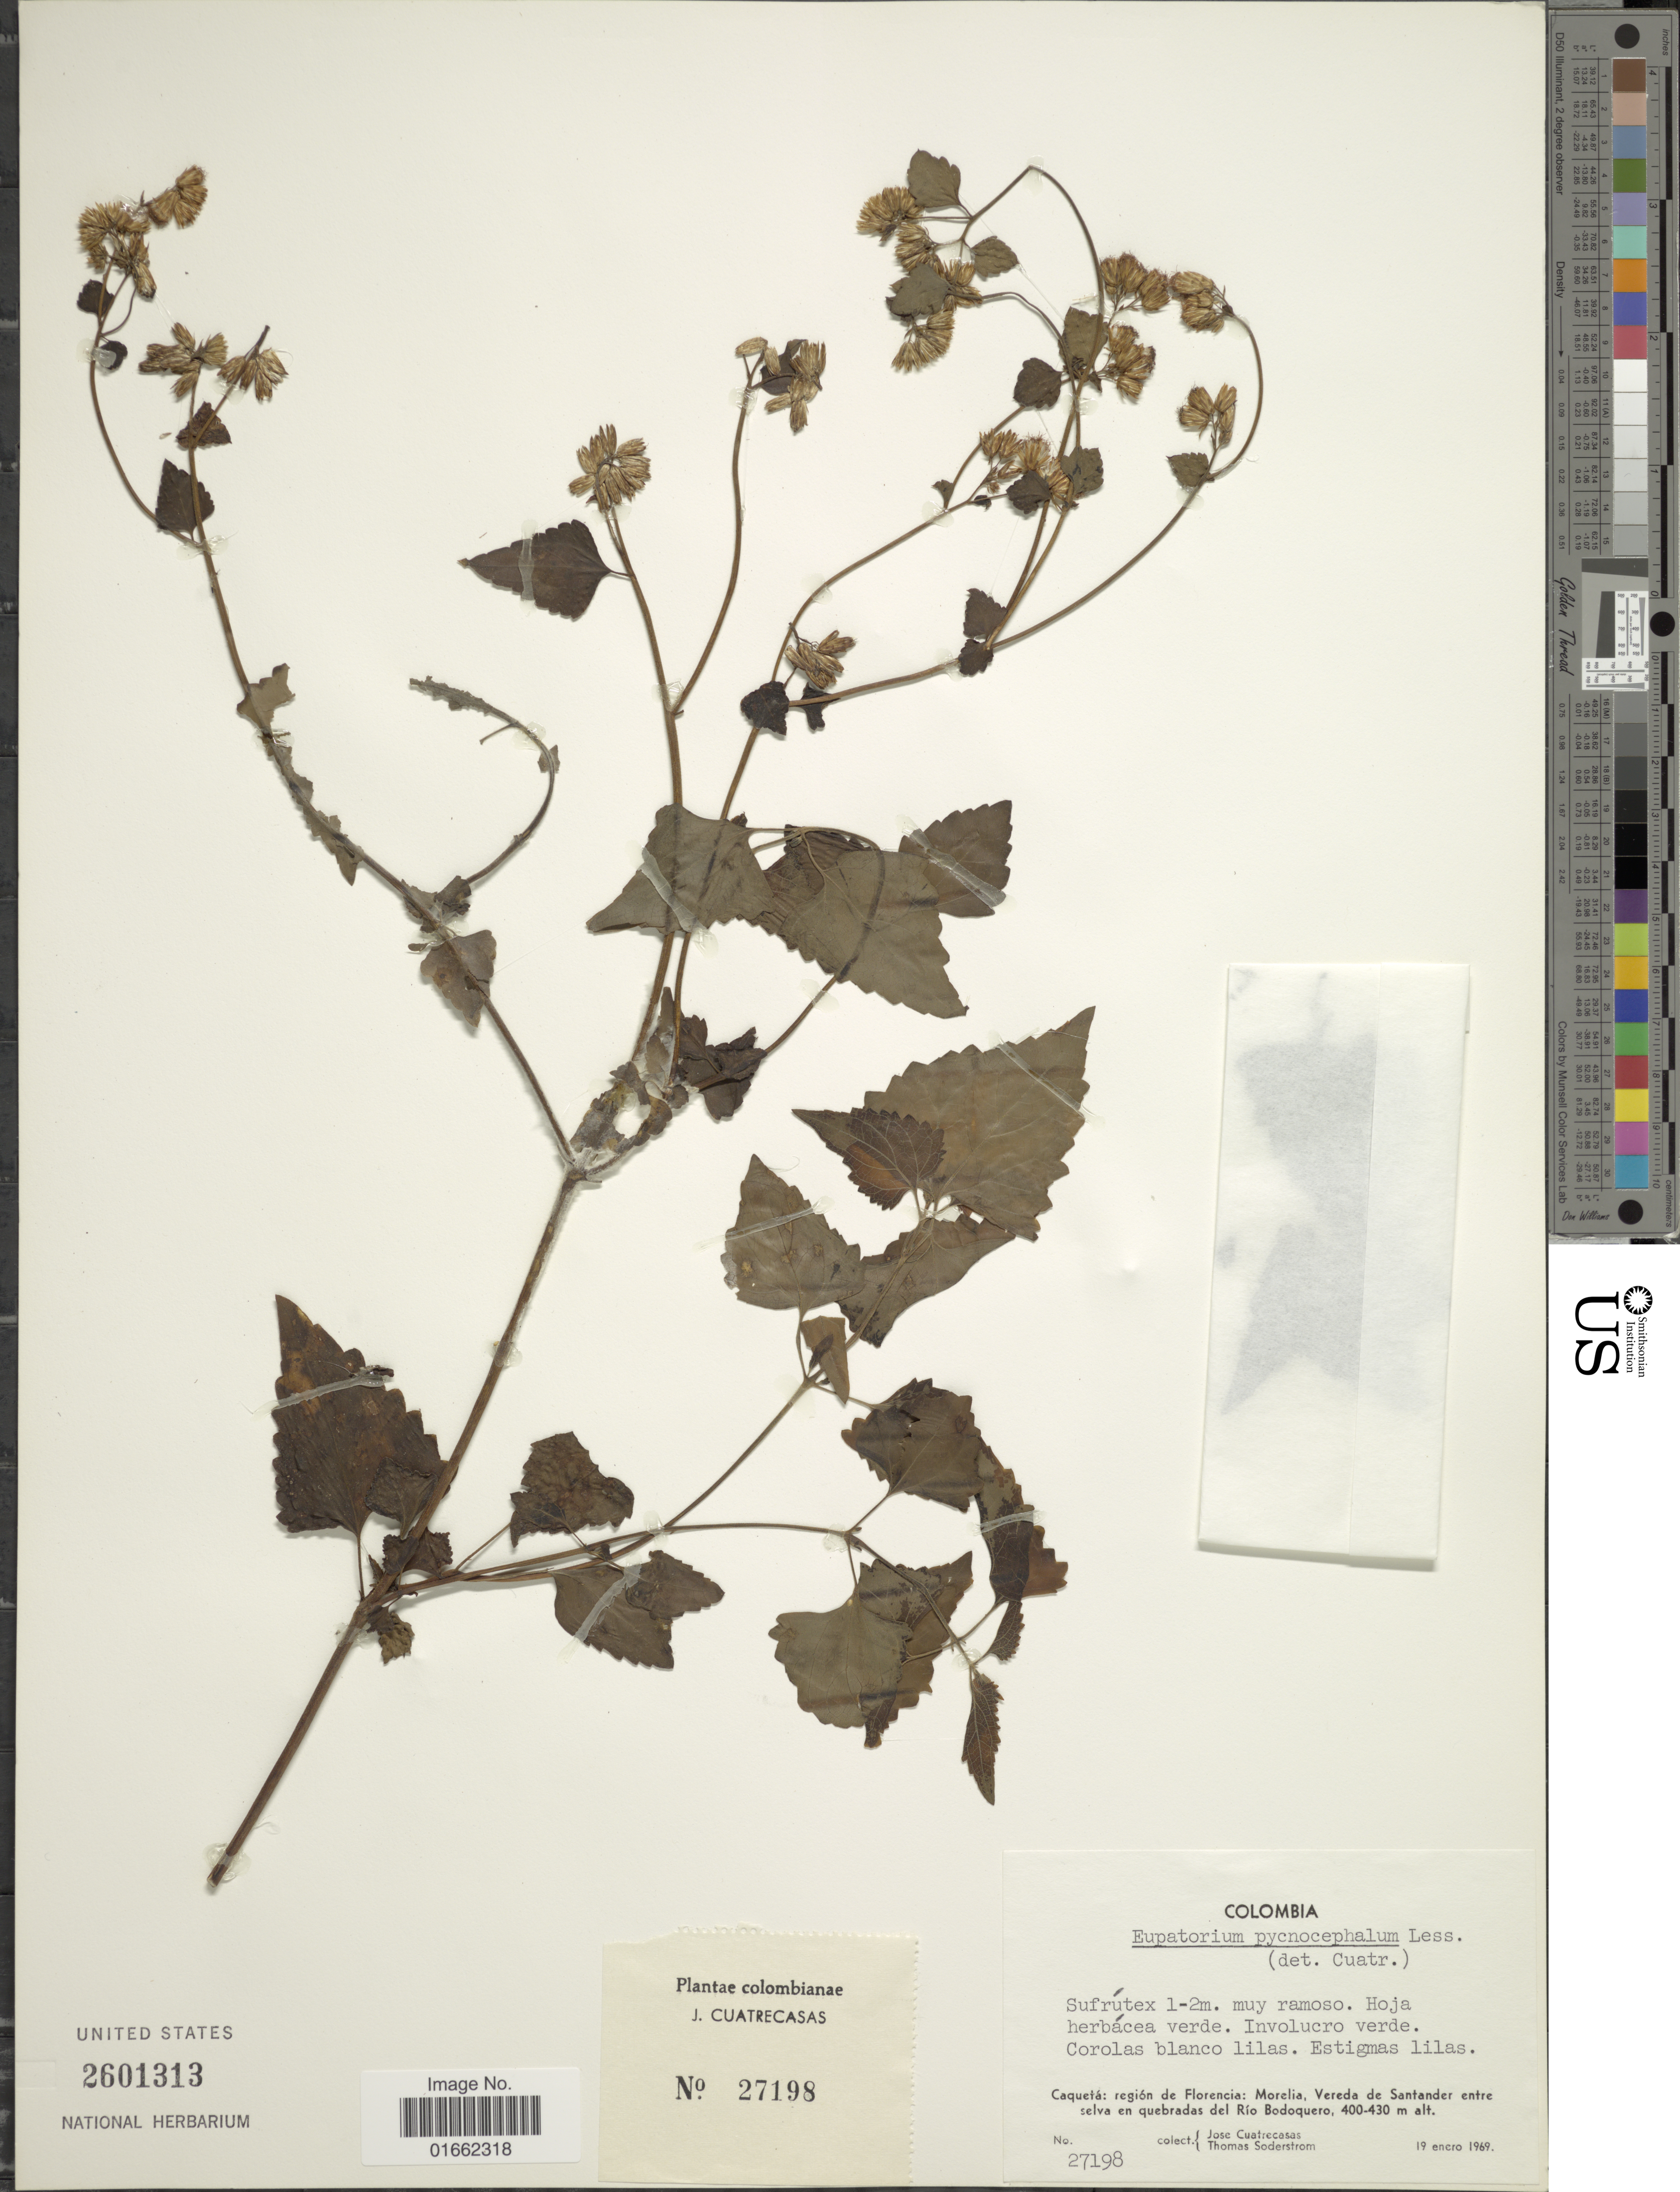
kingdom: Plantae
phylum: Tracheophyta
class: Magnoliopsida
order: Asterales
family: Asteraceae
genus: Fleischmannia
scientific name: Fleischmannia pycnocephala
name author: (Less.) R.M. King & H. Rob.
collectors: J. Cuatrecasas & T. R. Soderstrom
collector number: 27198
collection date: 1969-01-19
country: Colombia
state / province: Caquetá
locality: Caquetá: región de Florencia: Morelia, Vereda de Santander entre selva en quebradas del Río Bodoquero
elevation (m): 400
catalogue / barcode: US 2601313